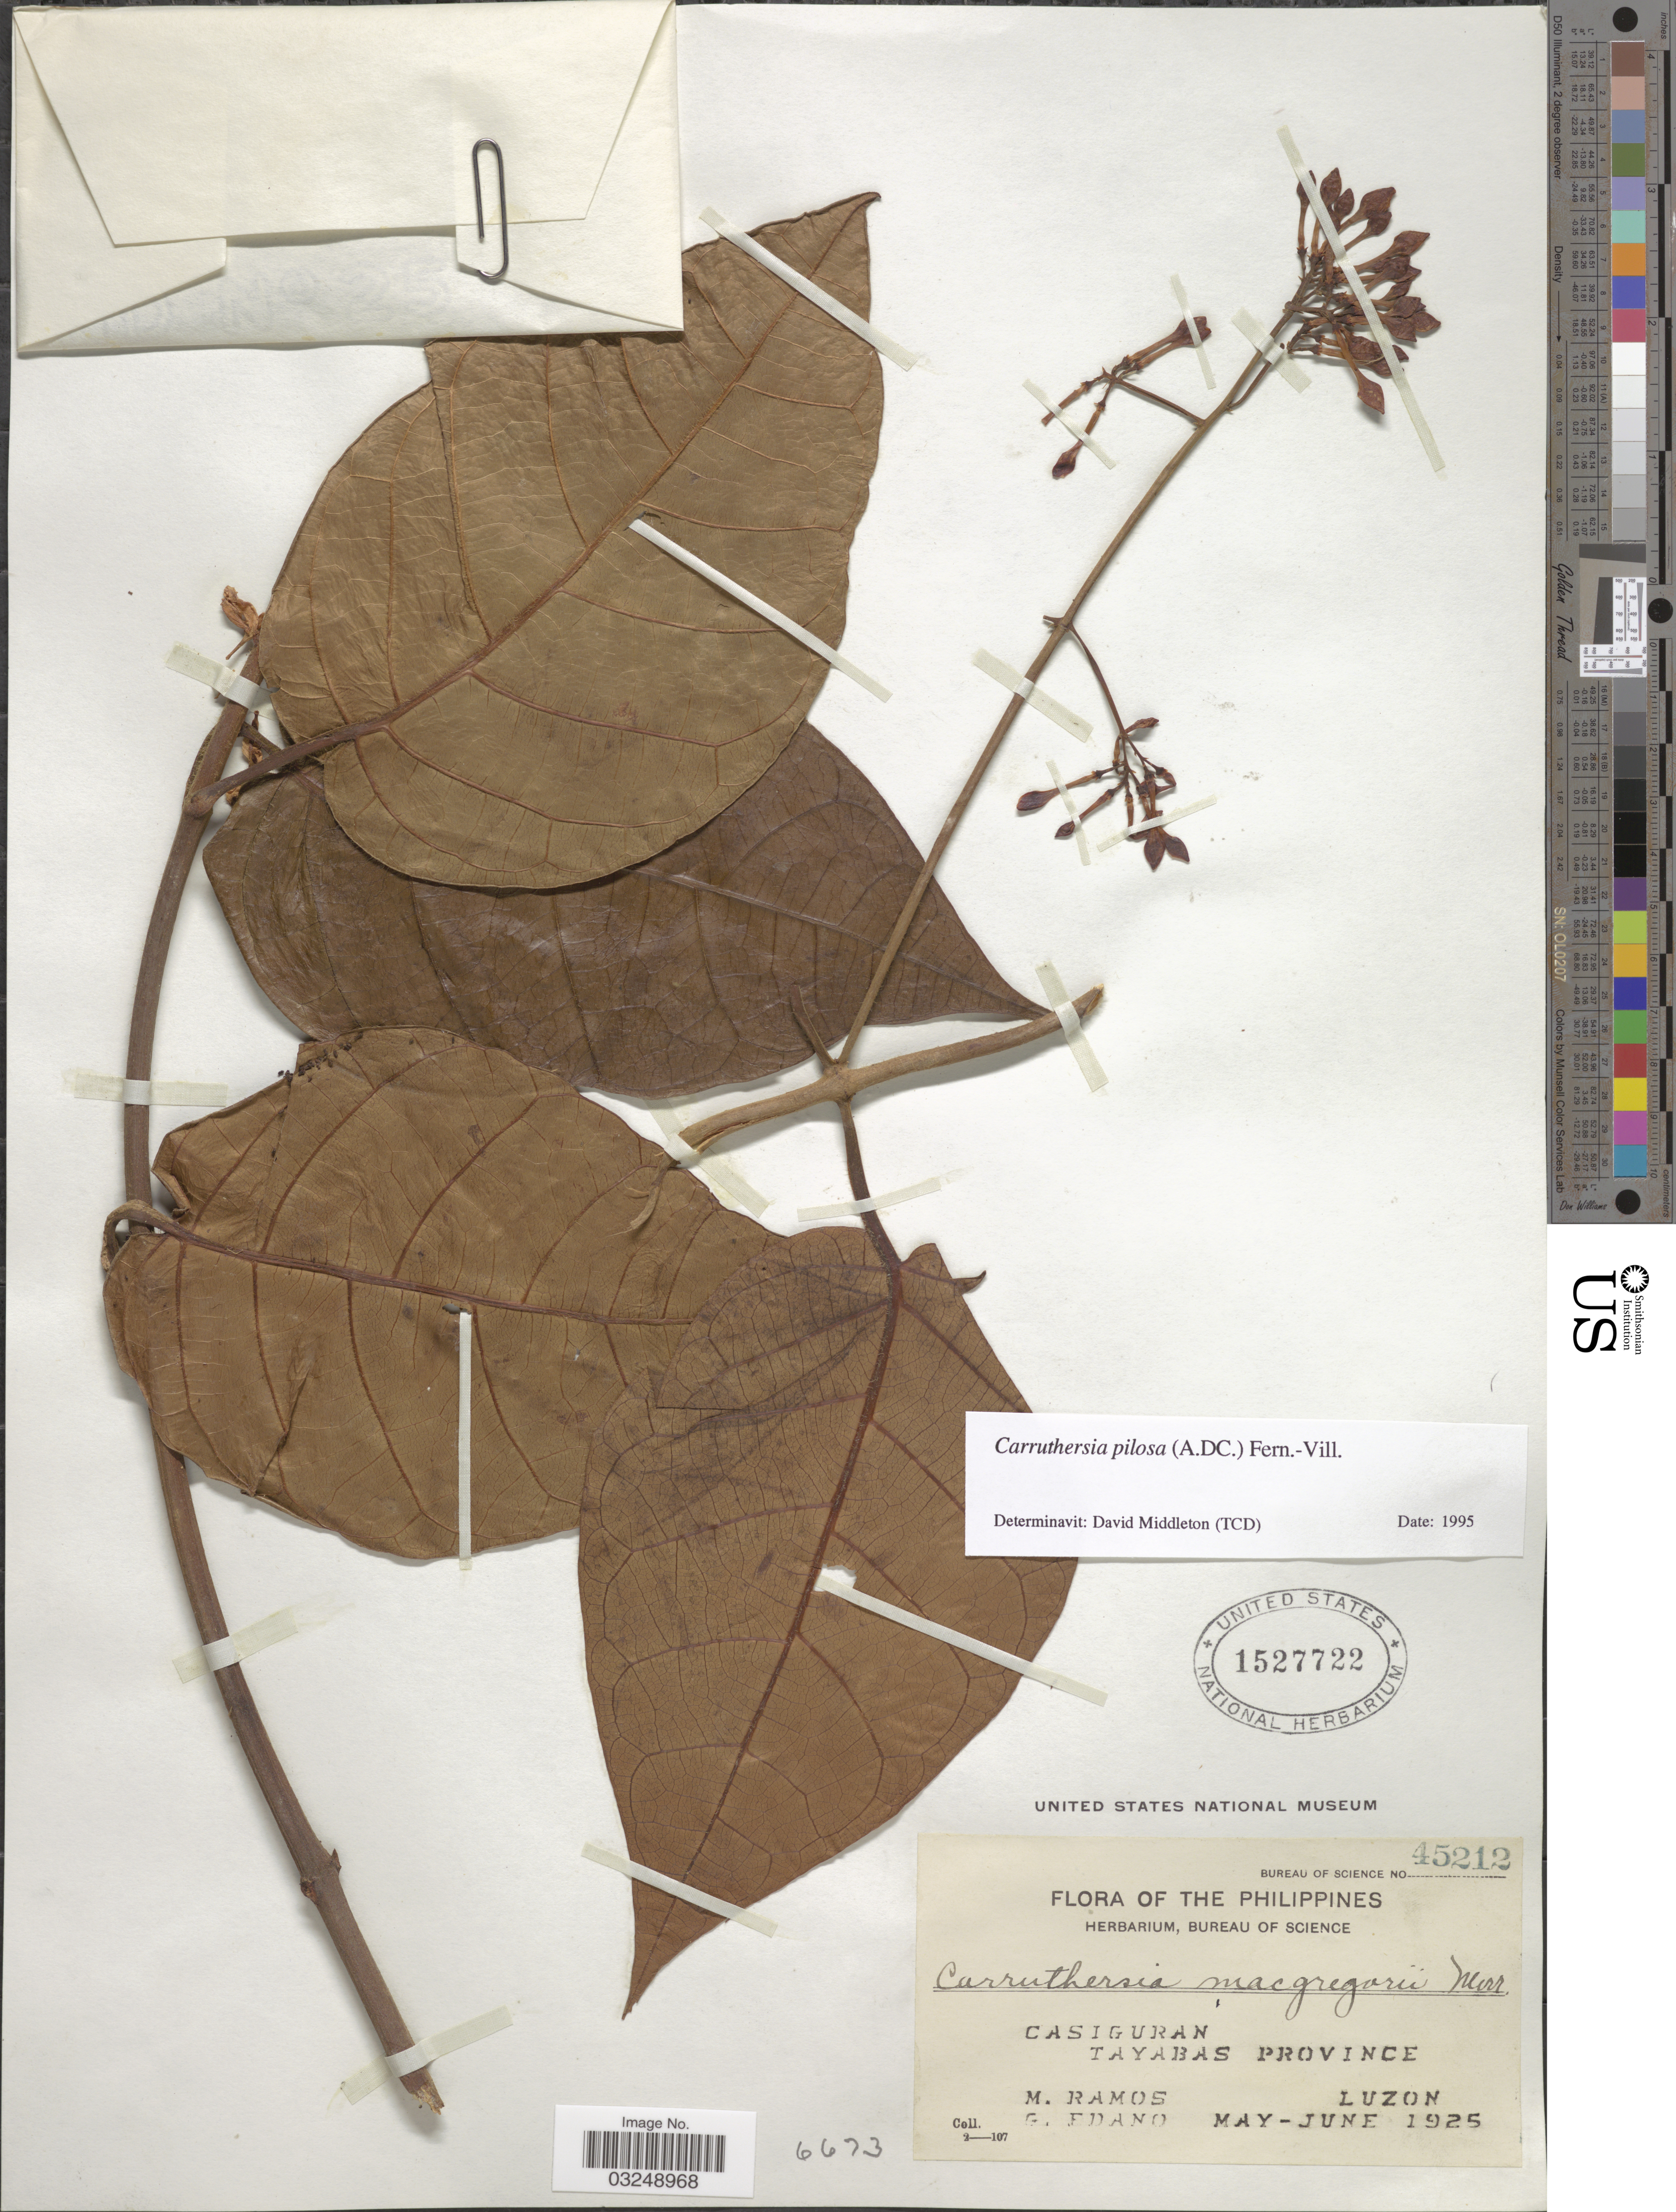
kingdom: Plantae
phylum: Tracheophyta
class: Magnoliopsida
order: Gentianales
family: Apocynaceae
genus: Carruthersia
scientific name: Carruthersia pilosa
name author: (DC.) Fern.-Vill.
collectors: M. Ramos & G. Edaño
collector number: Bureau of Science 45212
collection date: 1925-05/1925-06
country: Philippines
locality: Casiguran, Tayabas Province, Luzon.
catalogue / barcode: US 1527722